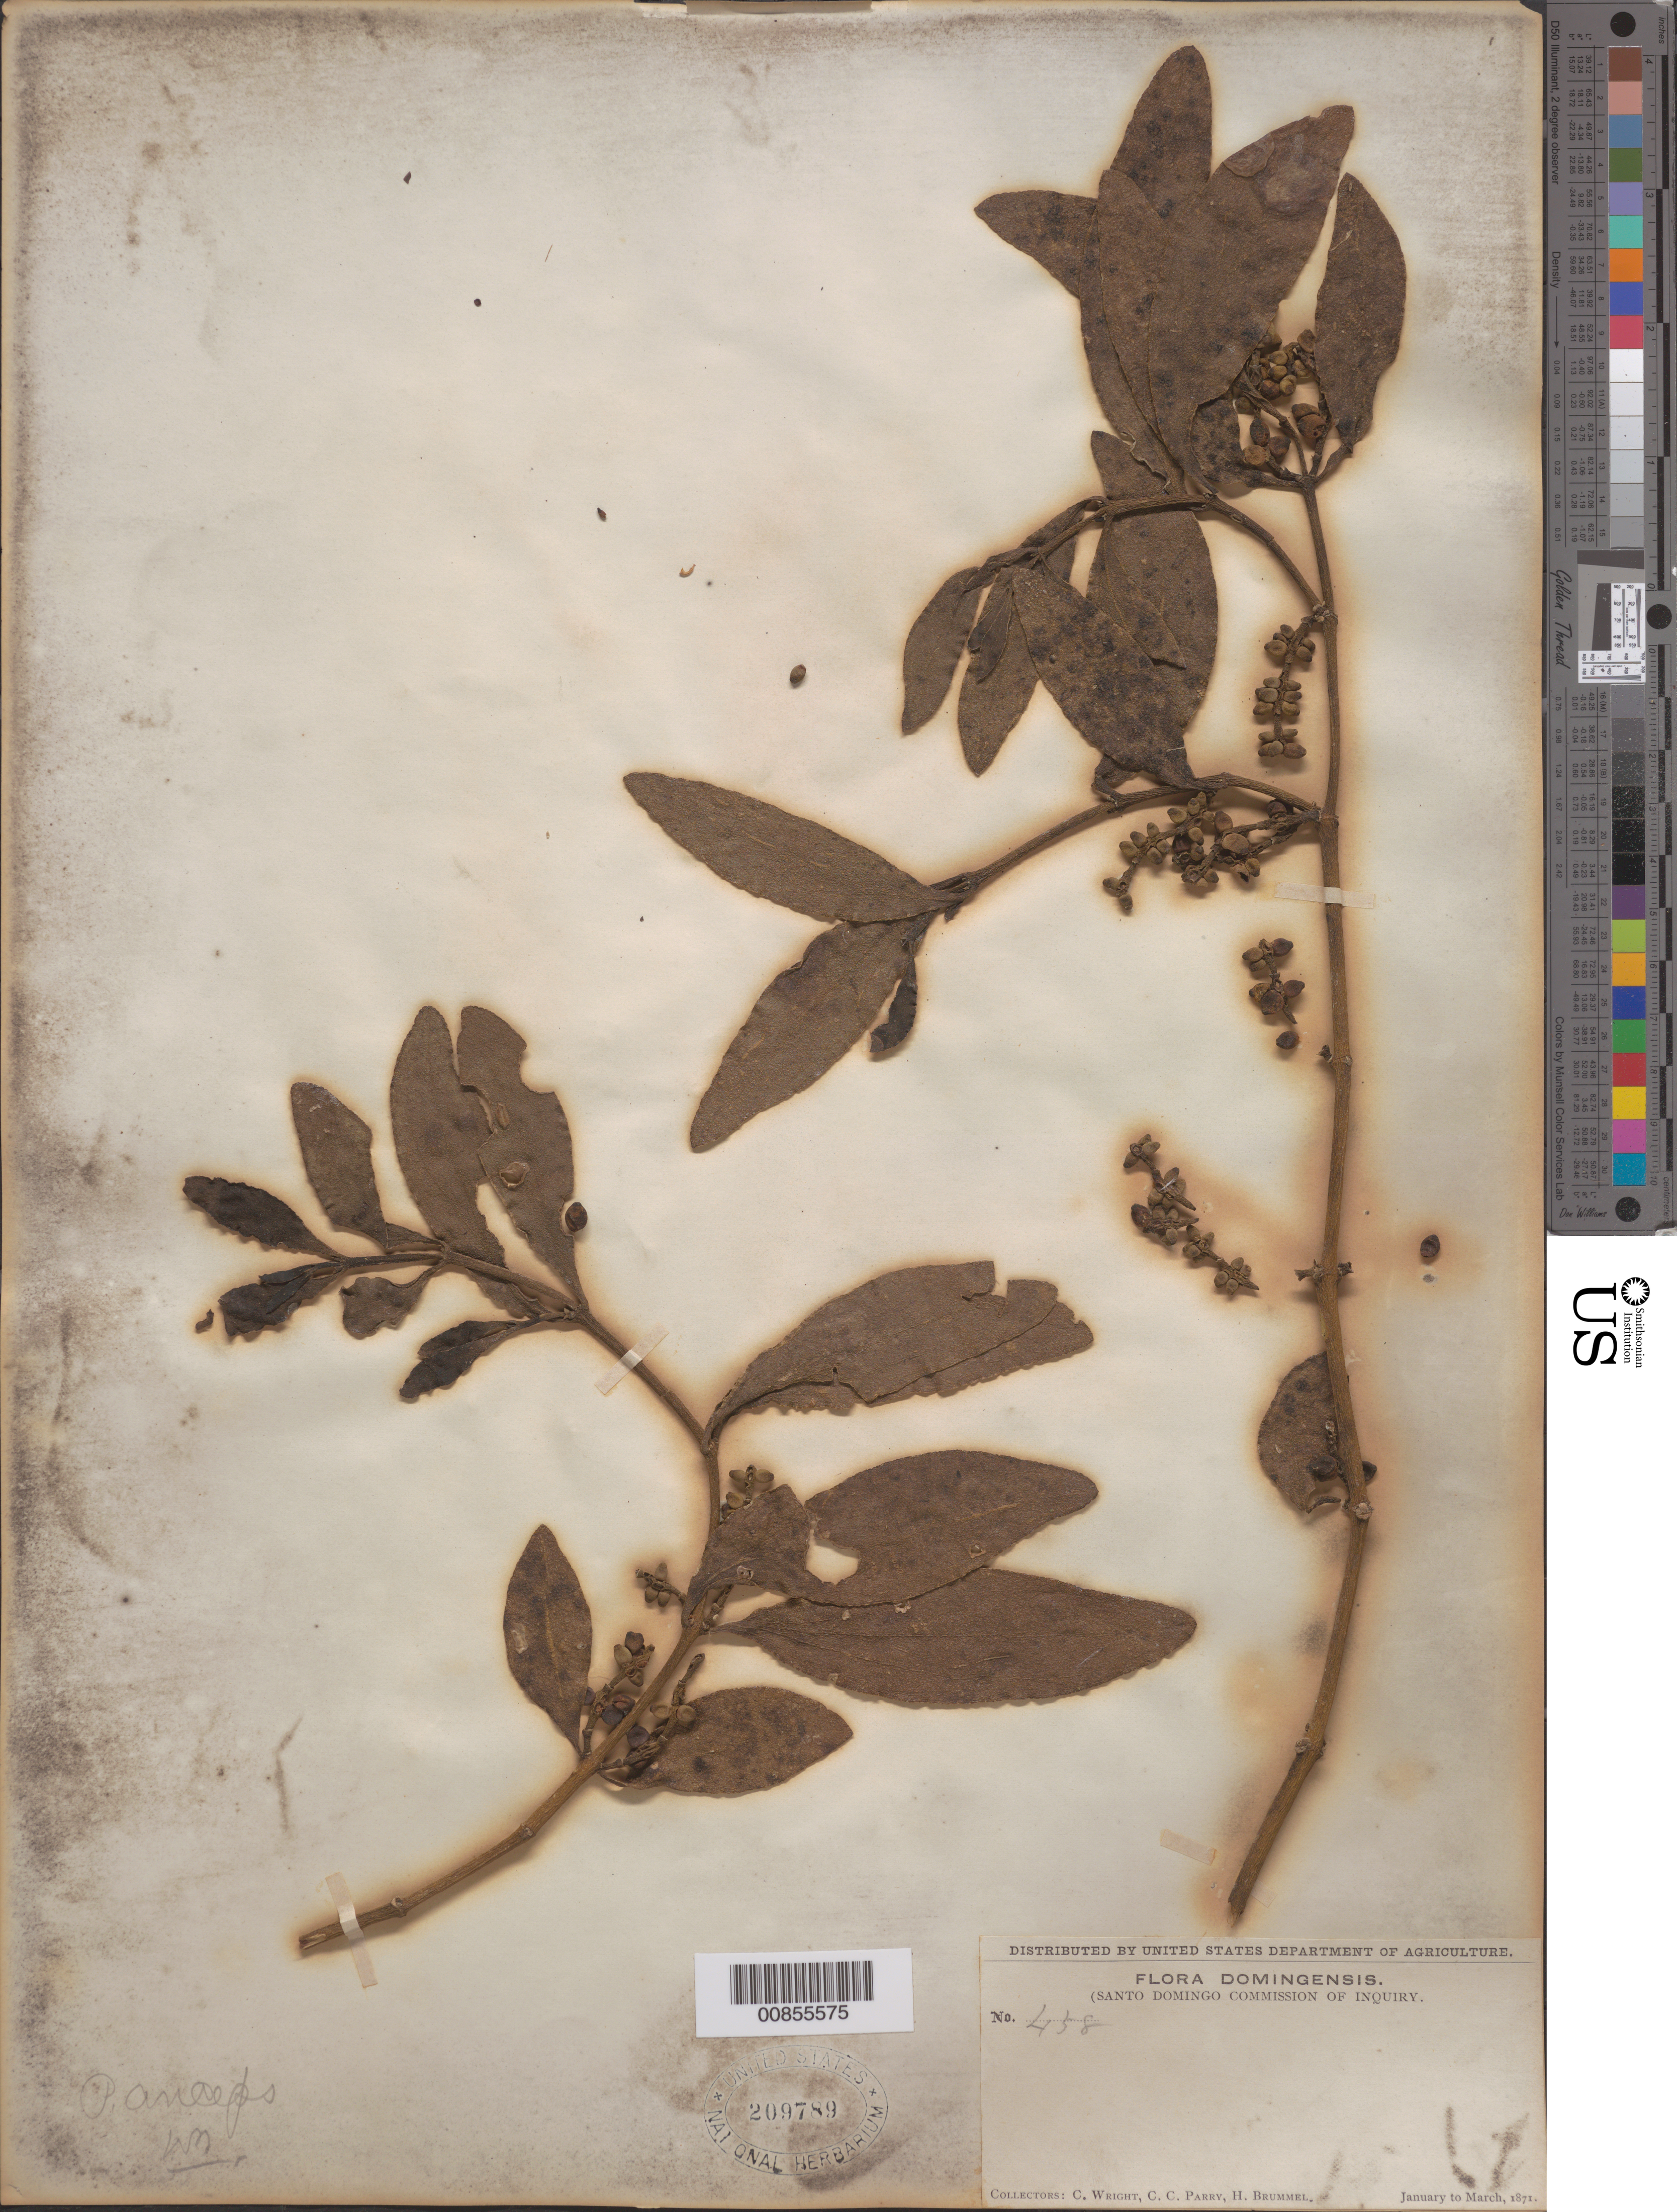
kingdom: Plantae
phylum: Tracheophyta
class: Magnoliopsida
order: Santalales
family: Viscaceae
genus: Phoradendron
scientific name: Phoradendron anceps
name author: (Spreng.) M. Gómez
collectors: C. Wright, C. C. Parry & H. Brummel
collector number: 458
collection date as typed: Jan 1871 to -- Mar 1871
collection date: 1871-01/1871-03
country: Dominican Republic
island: Hispaniola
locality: Dominican Republic.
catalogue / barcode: US 209789